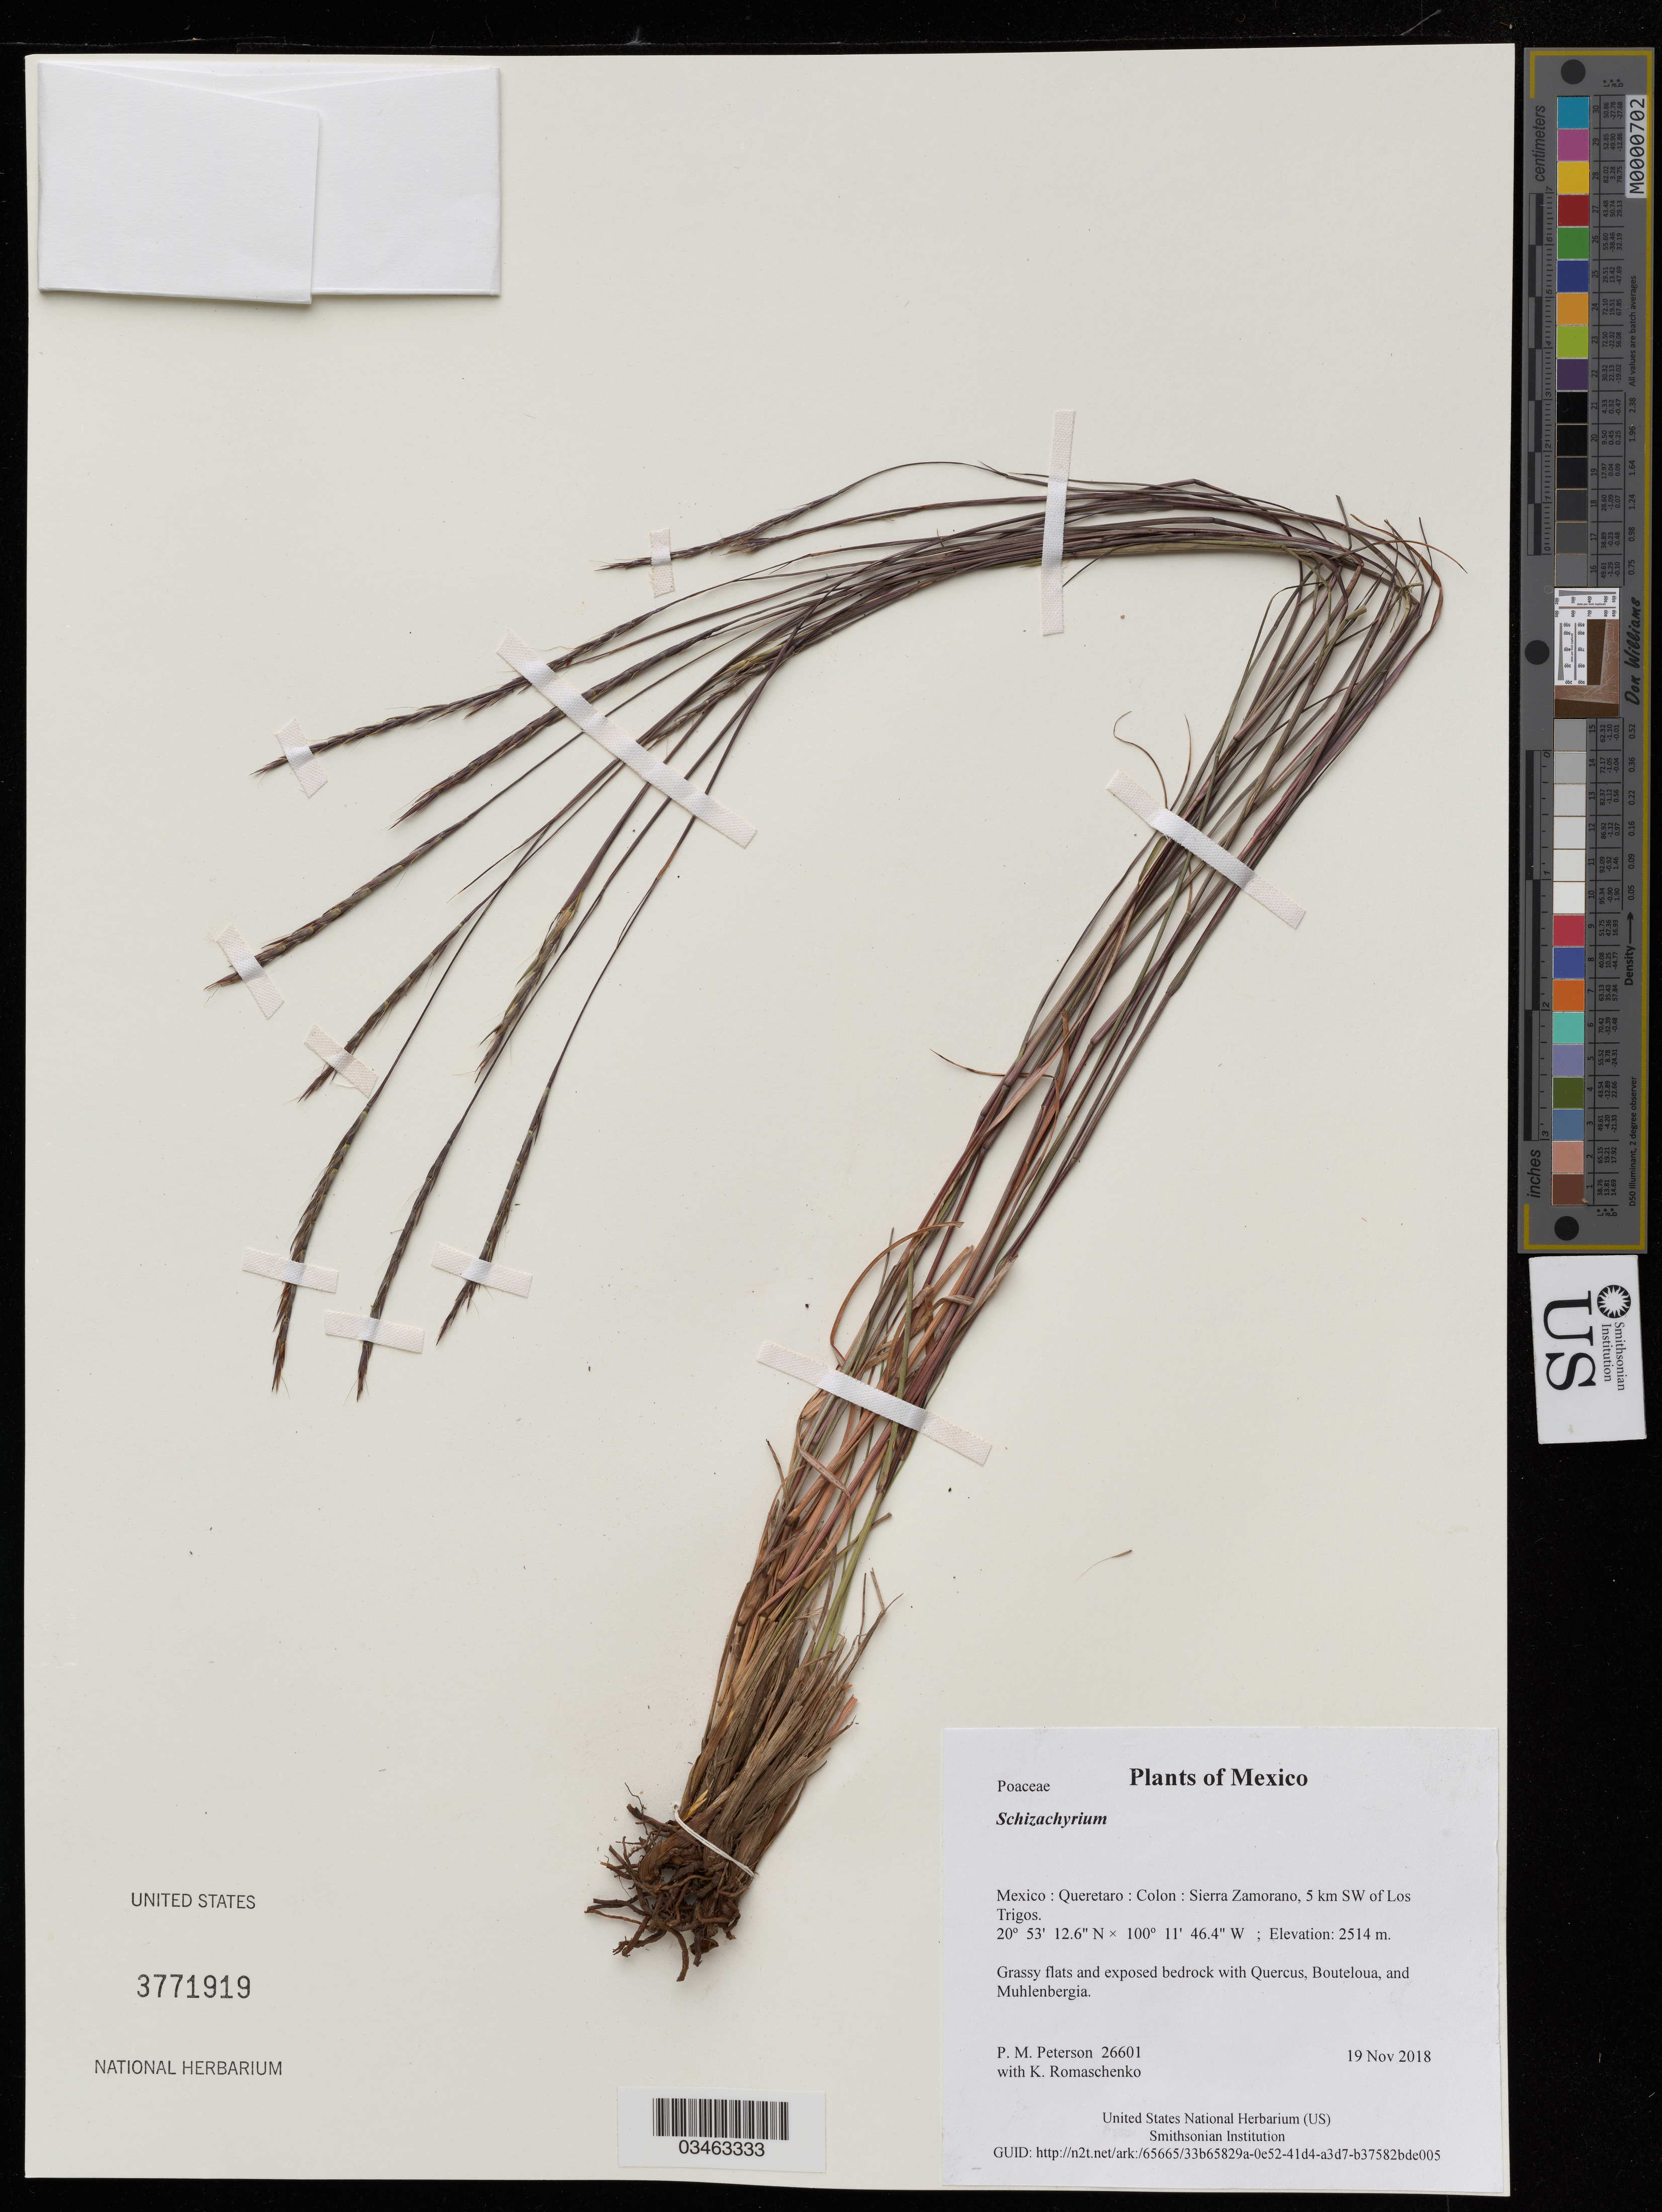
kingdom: Plantae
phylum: Tracheophyta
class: Liliopsida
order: Poales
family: Poaceae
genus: Schizachyrium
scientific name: Schizachyrium sp.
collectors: P. M. Peterson & K. Romaschenko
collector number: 26601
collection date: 2018-11-19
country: Mexico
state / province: Queretaro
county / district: Colon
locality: Sierra Zamorano, 5 km SW of Los Trigos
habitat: Grassy flats and exposed bedrock with Quercus, Bouteloua, and Muhlenbergia.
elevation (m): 2514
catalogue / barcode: US 3771919